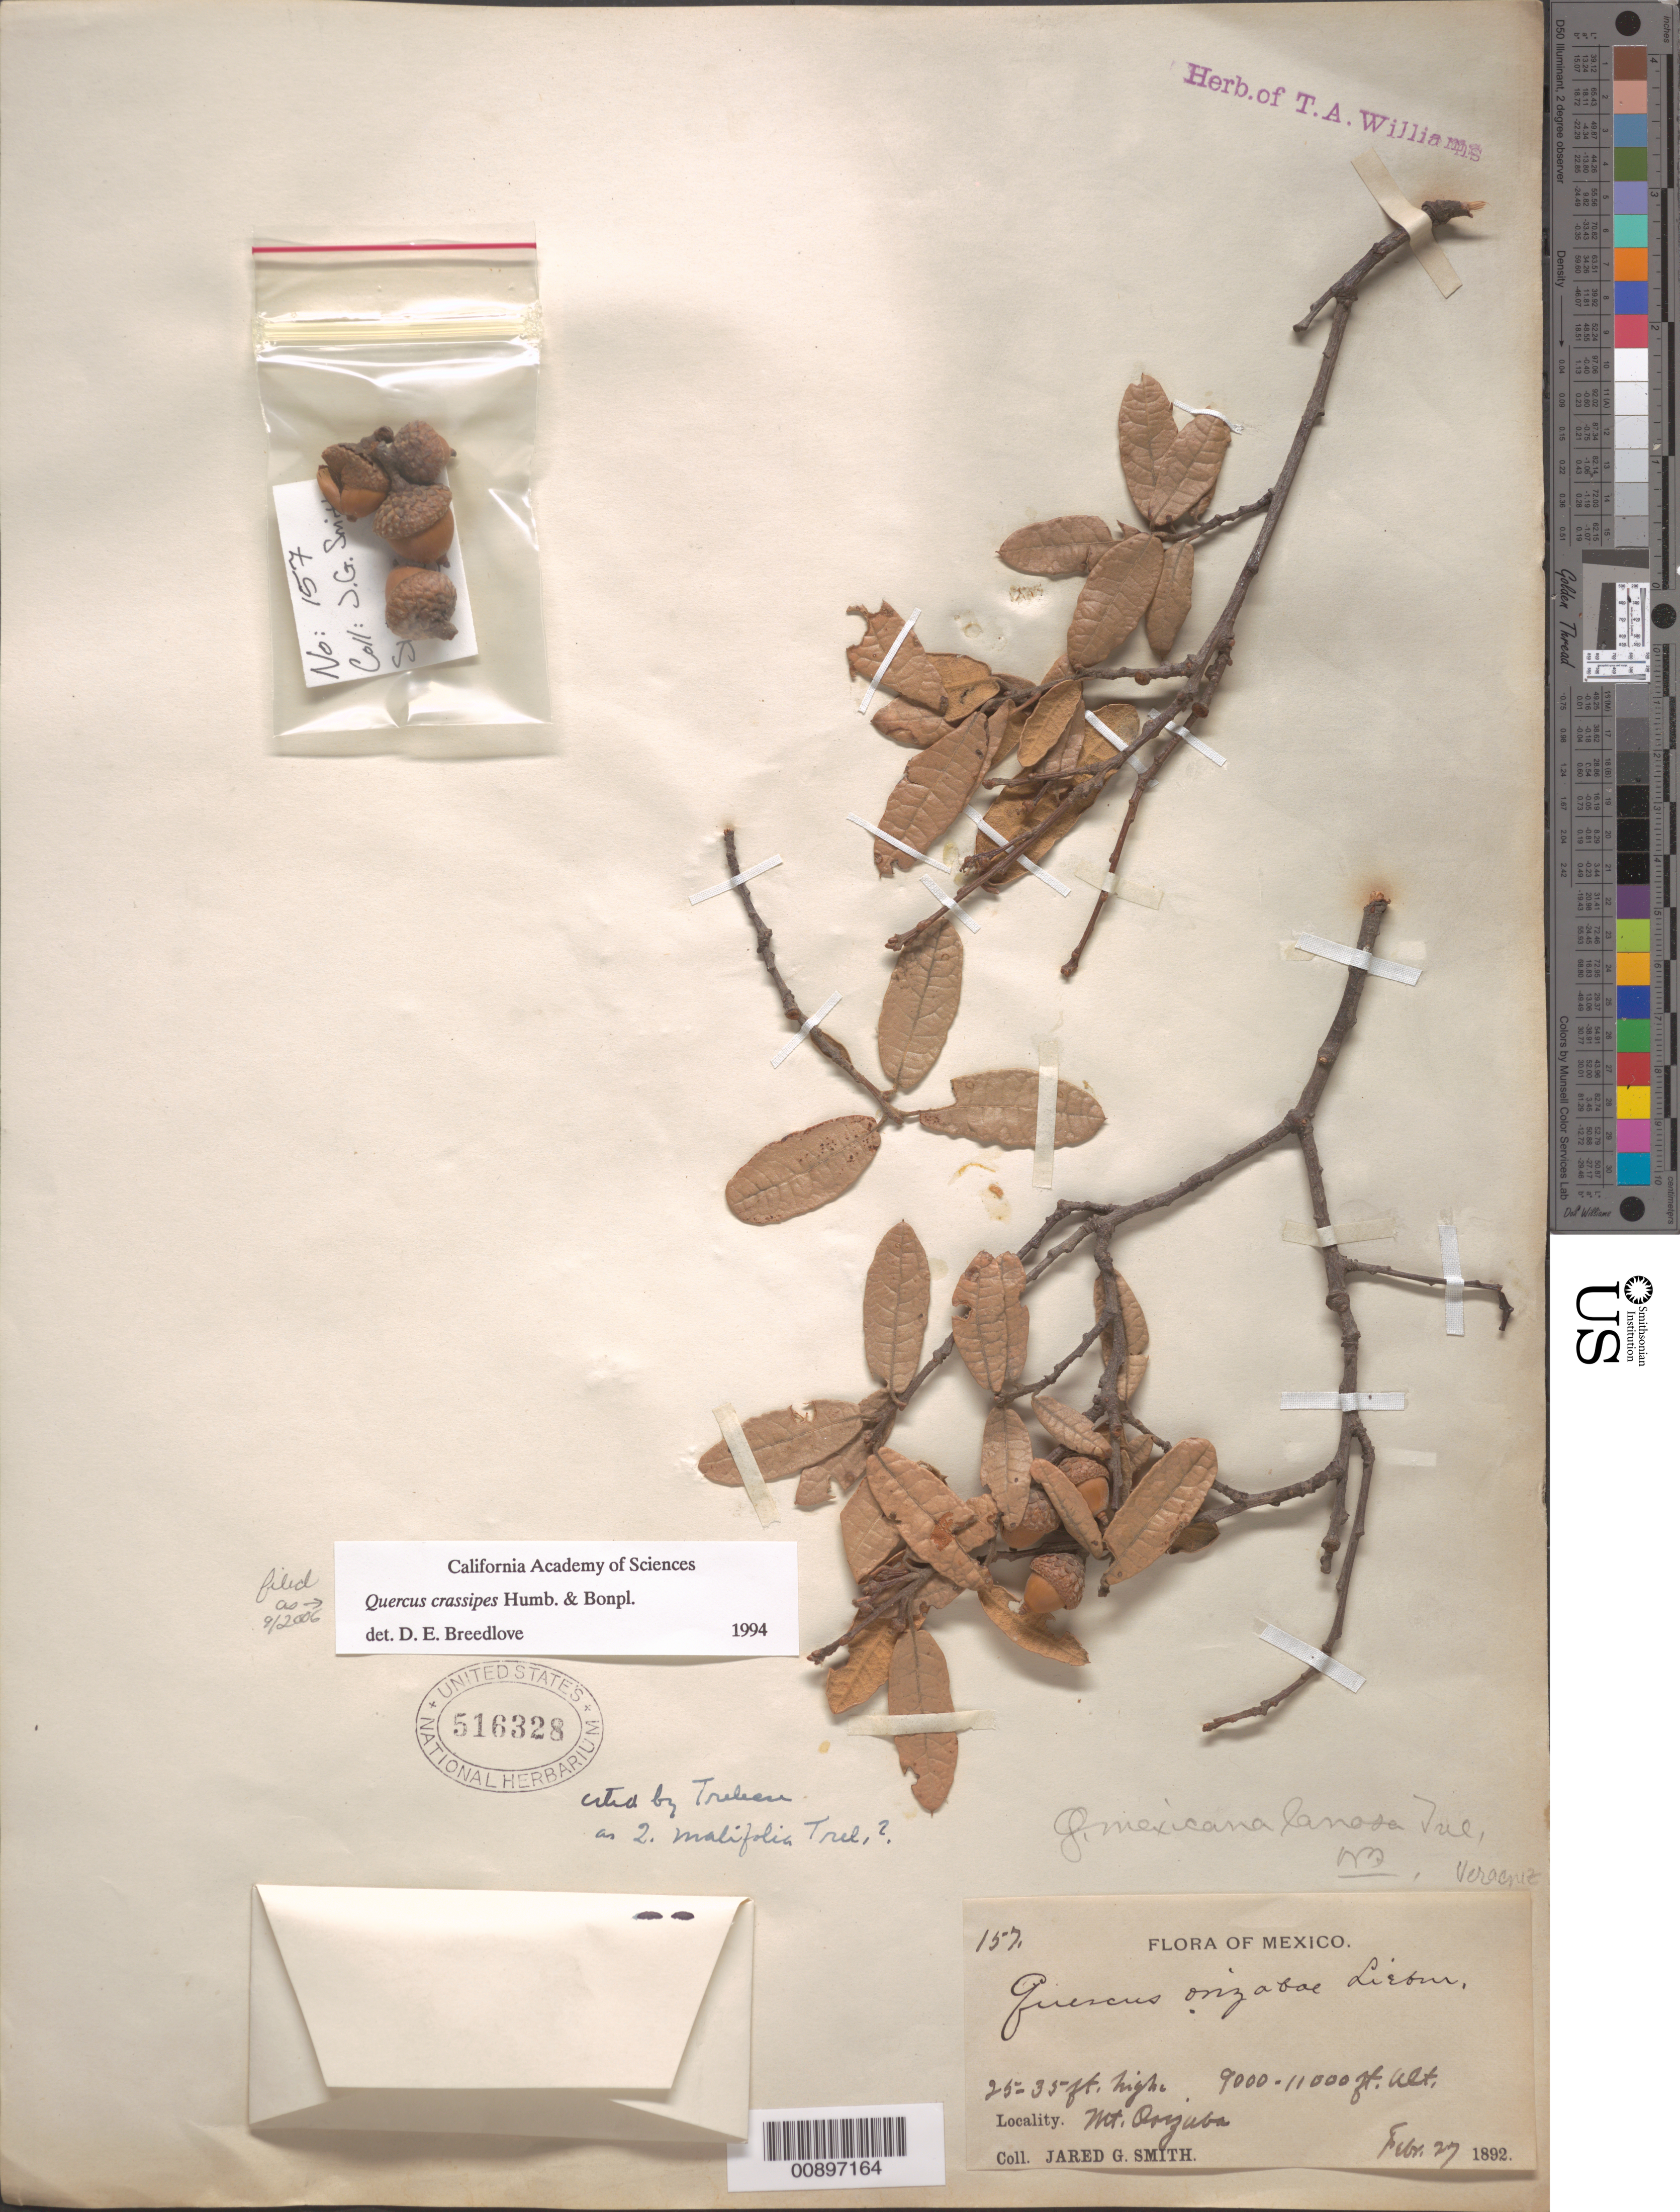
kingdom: Plantae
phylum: Tracheophyta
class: Magnoliopsida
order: Fagales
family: Fagaceae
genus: Quercus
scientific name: Quercus crassipes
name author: Humb. & Bonpl.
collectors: J. G. Smith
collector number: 157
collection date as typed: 27 Feb 1892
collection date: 1892-02-27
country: Mexico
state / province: Veracruz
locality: Mt. Orizaba.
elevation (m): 2743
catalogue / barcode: US 516328